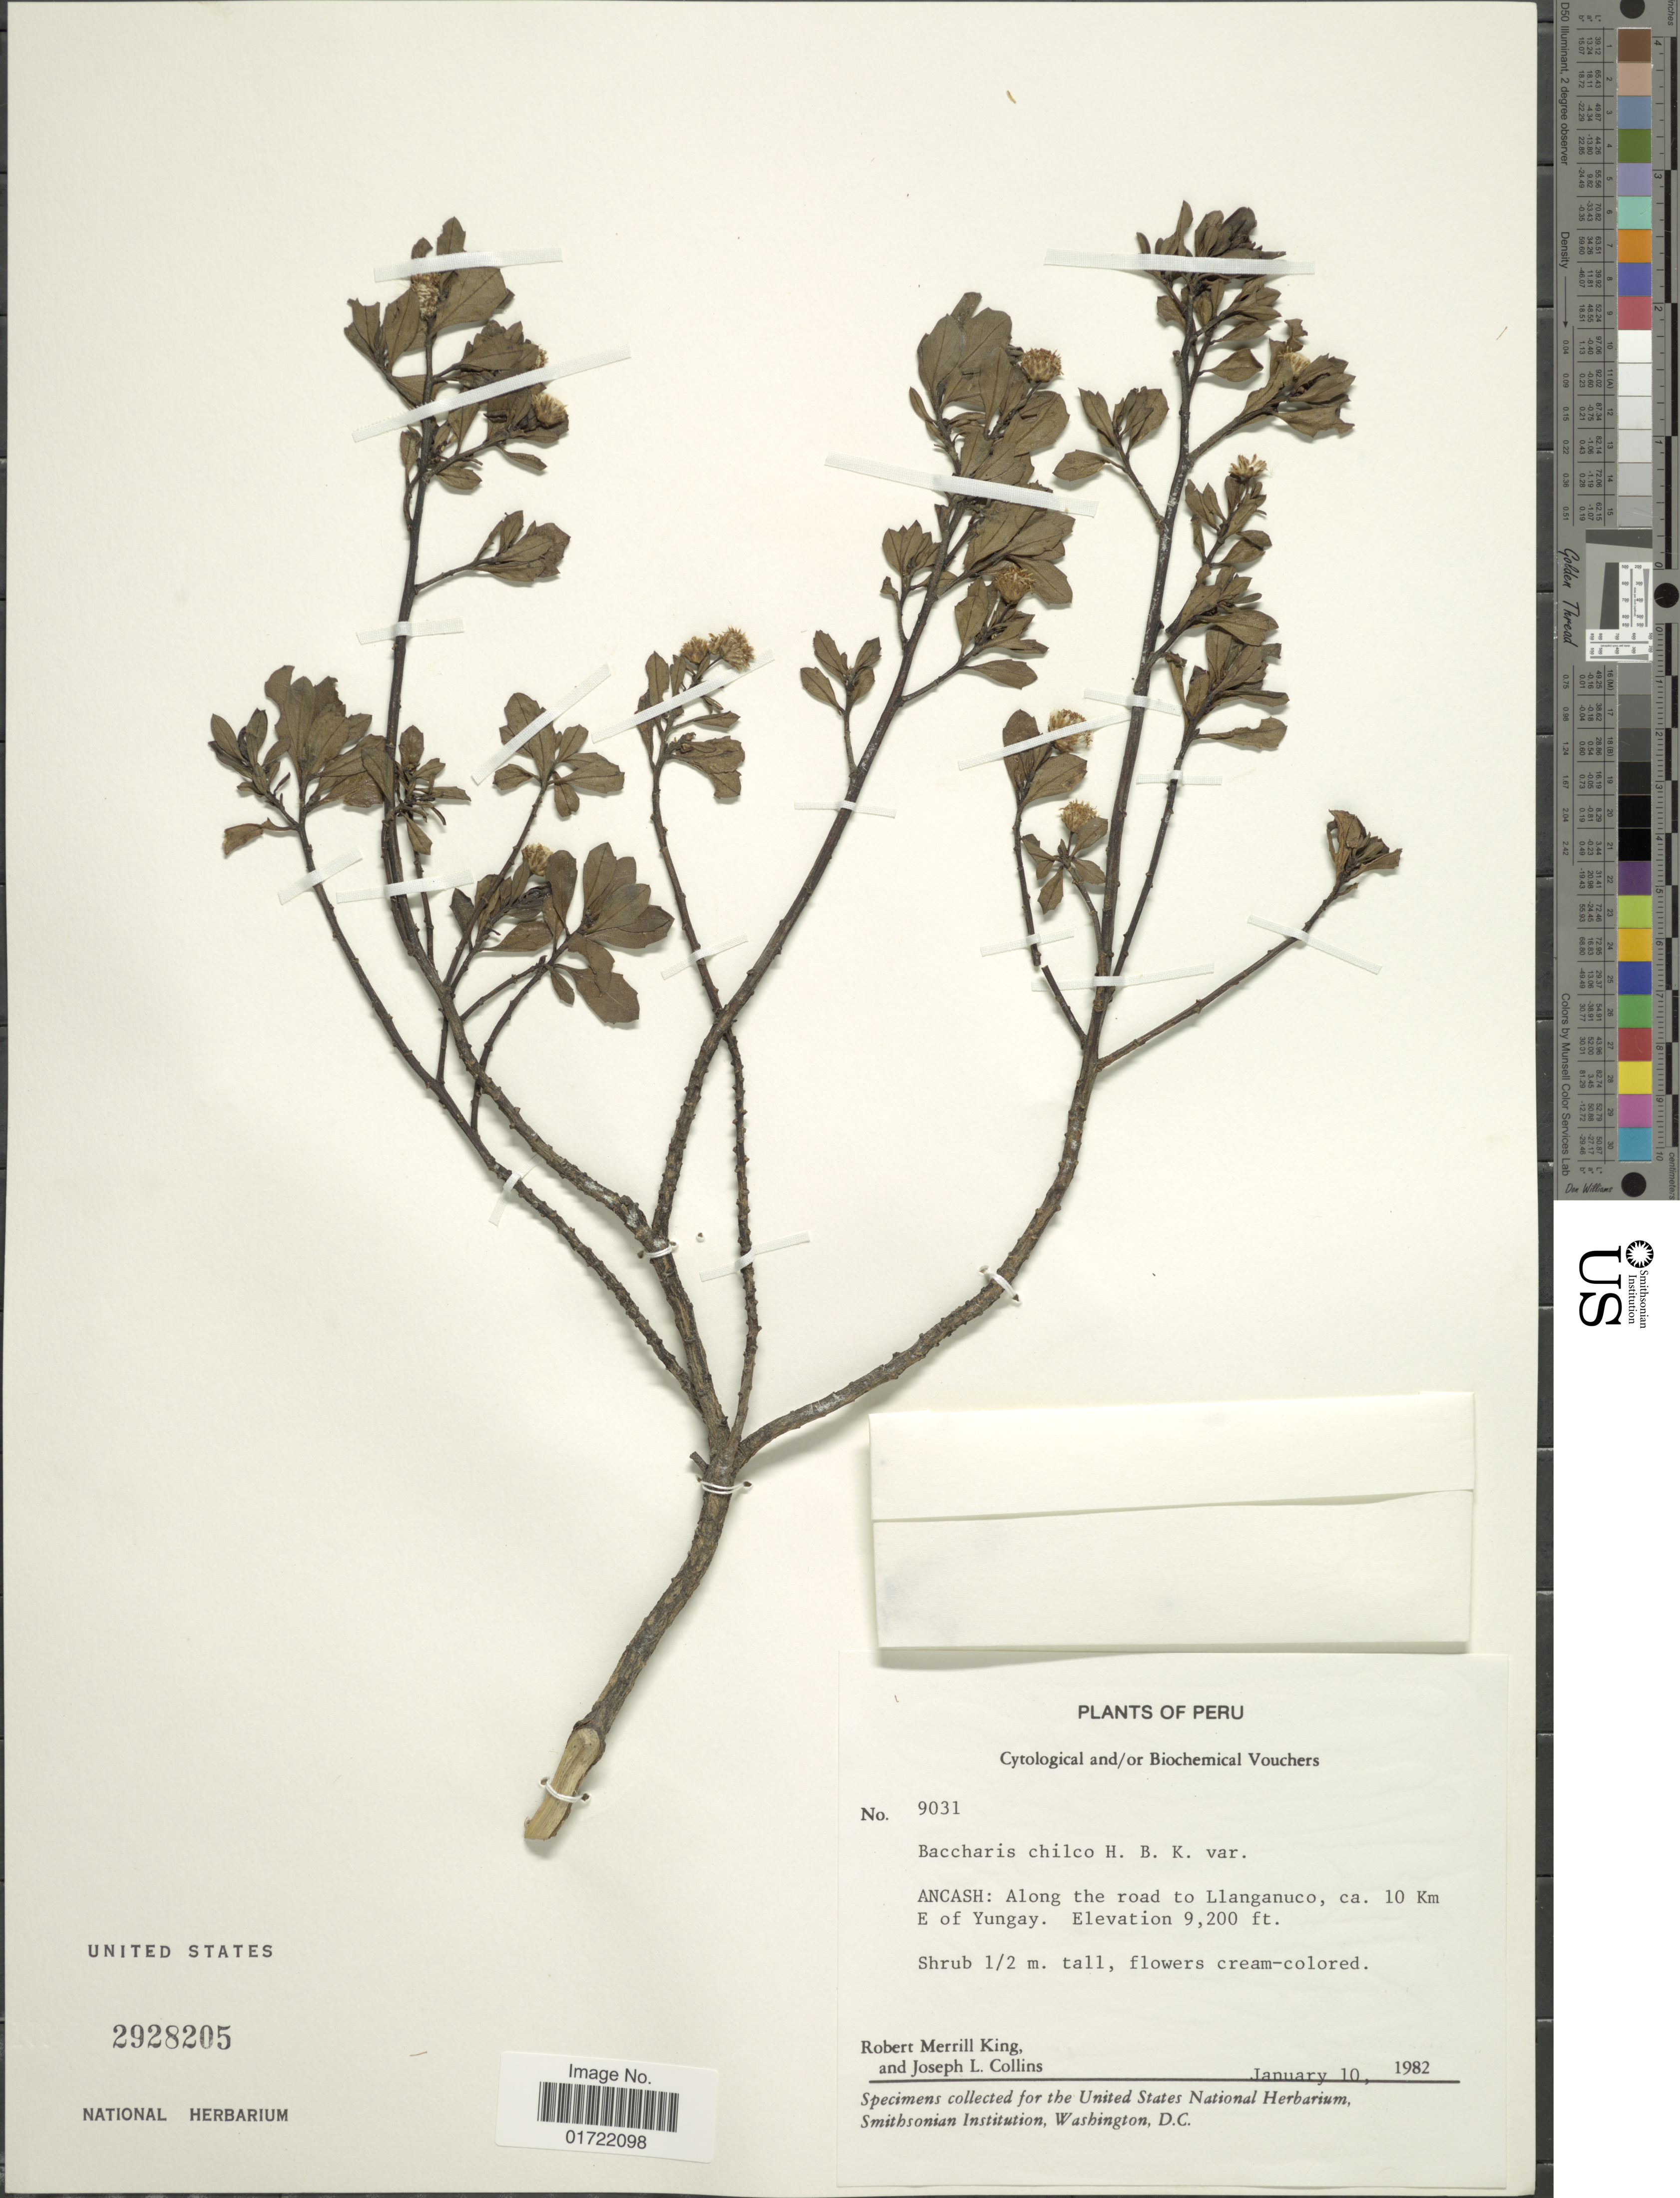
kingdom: Plantae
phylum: Tracheophyta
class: Magnoliopsida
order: Asterales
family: Asteraceae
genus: Baccharis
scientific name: Baccharis chilco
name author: Kunth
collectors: R. M. King & J. L. Collins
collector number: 9031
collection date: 1982-01-10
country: Peru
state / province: Ancash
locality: Along the road to Llanganuco, ca 10 km E of Yungay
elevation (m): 2804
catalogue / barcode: US 2928205